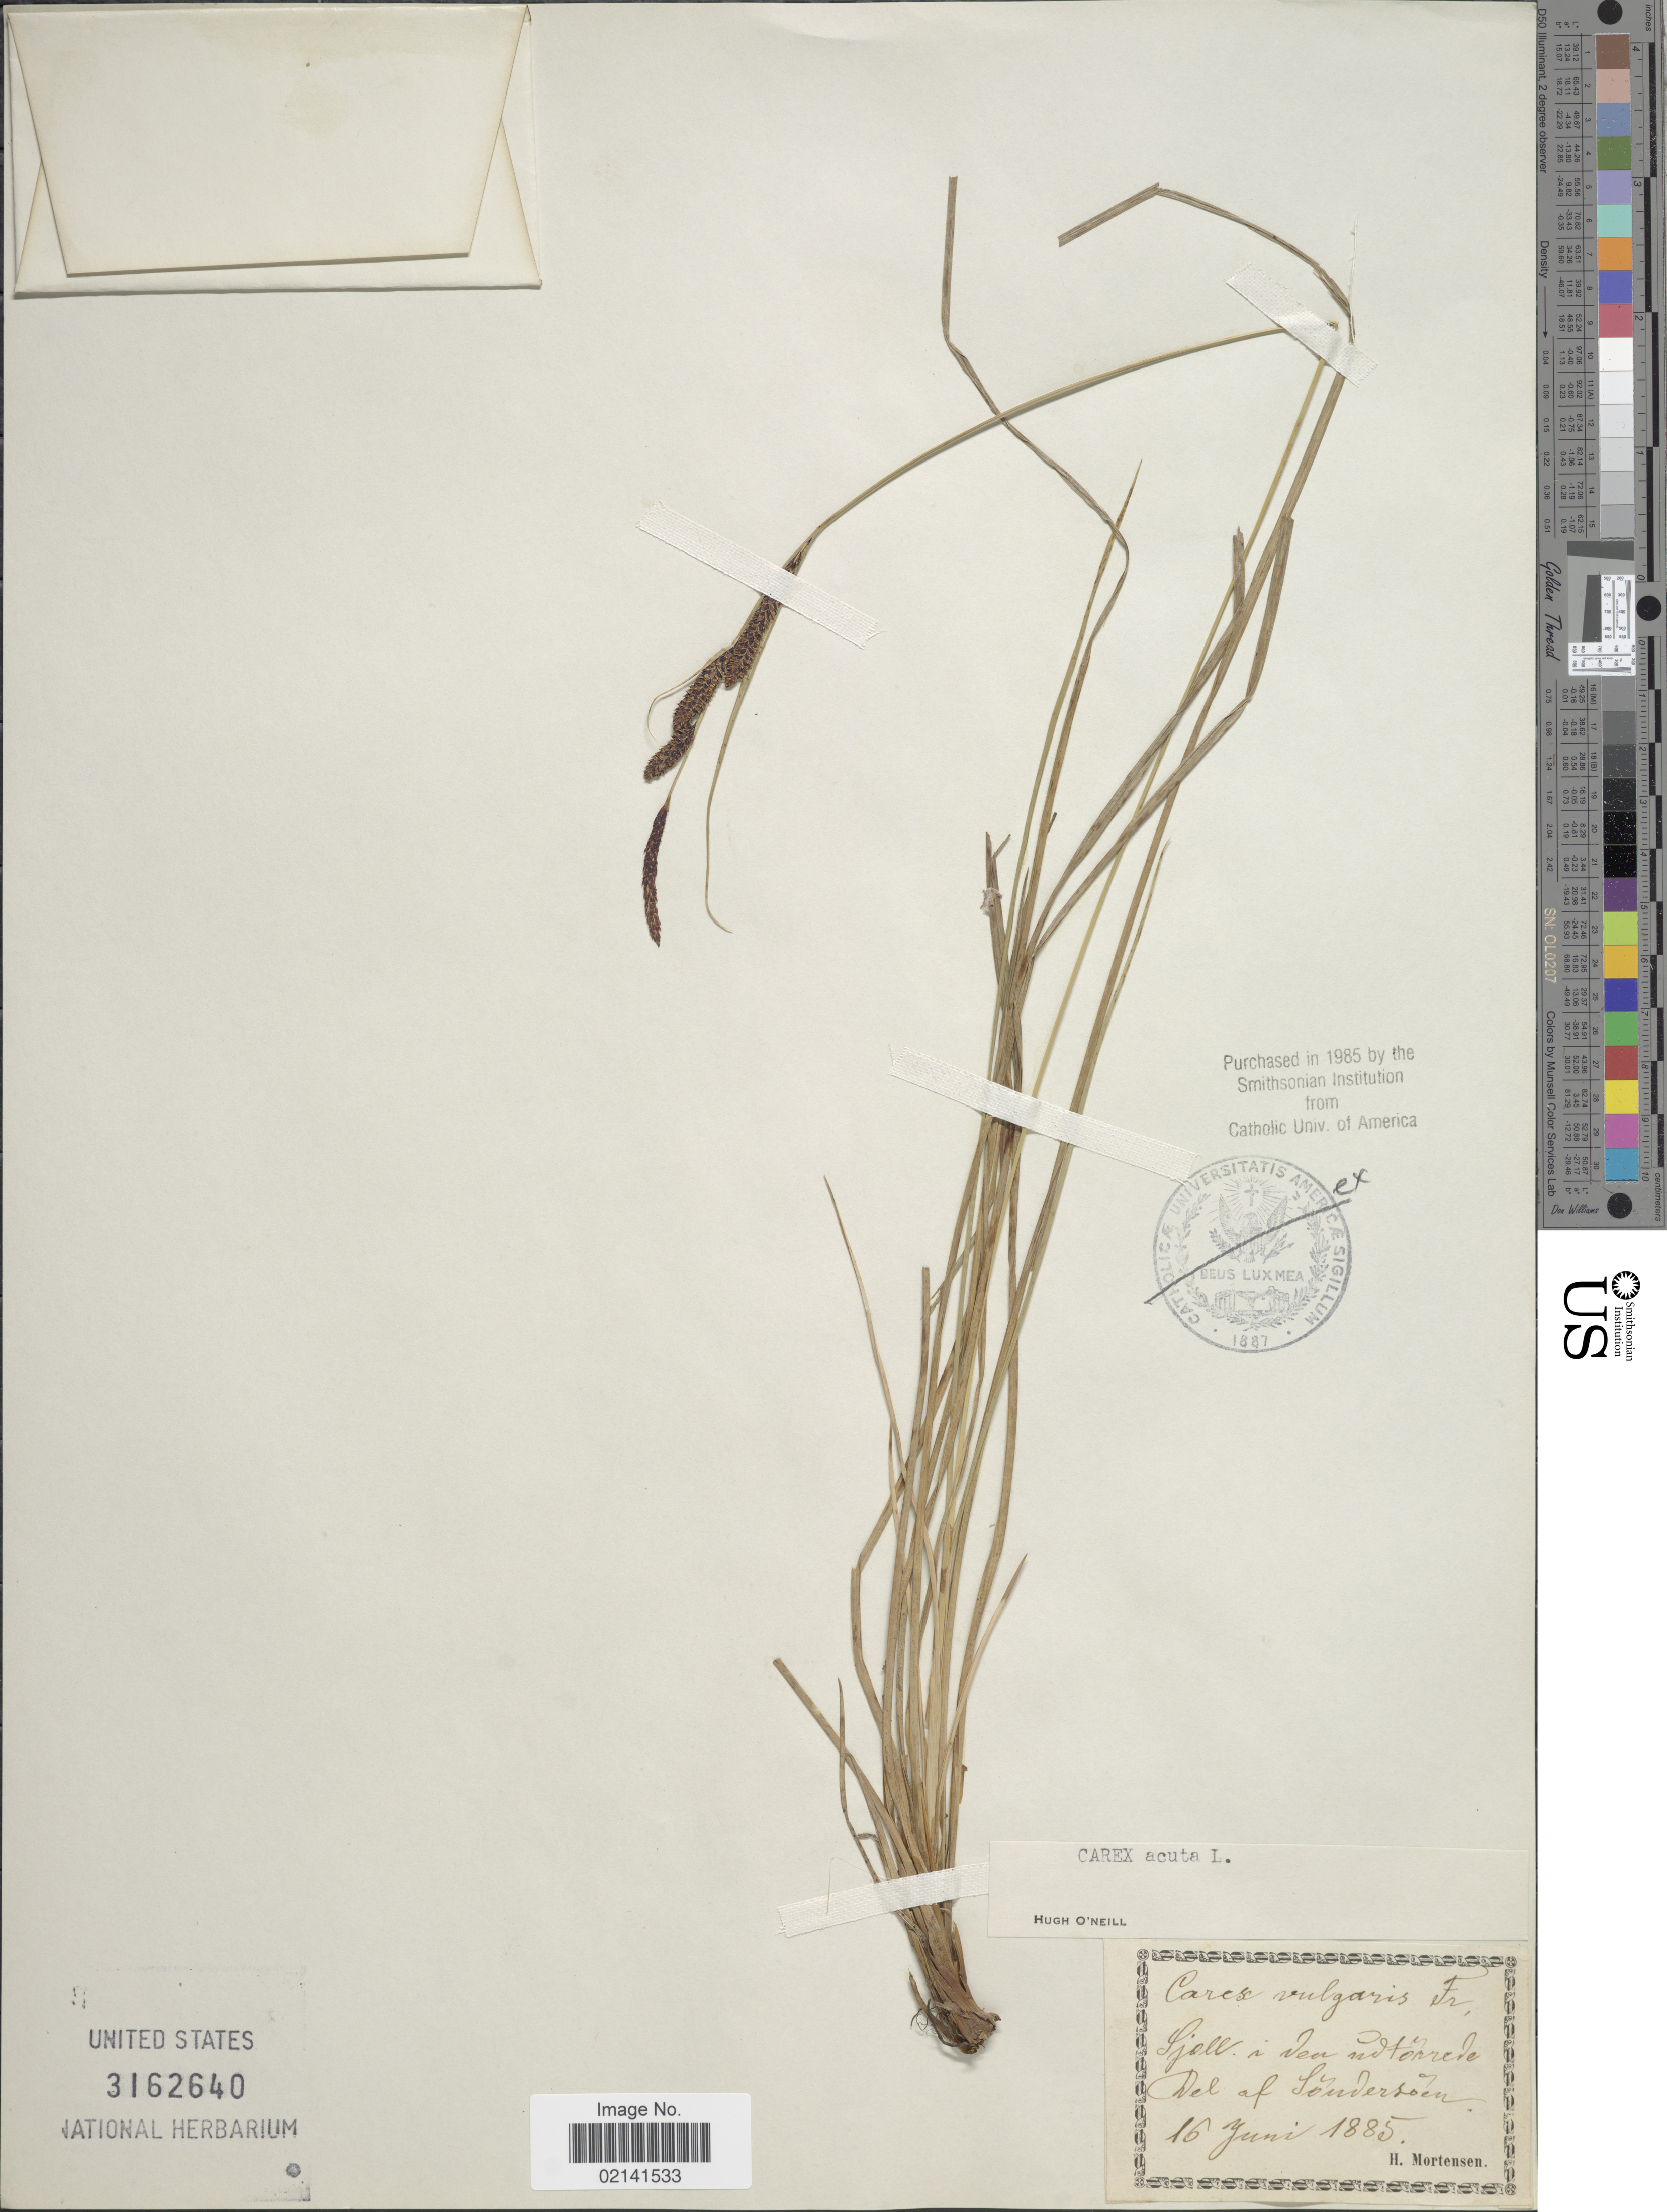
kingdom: Plantae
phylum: Tracheophyta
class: Liliopsida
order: Poales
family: Cyperaceae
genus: Carex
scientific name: Carex acuta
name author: L.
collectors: H. Mortensen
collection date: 1885-06-16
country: Denmark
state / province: Sjæland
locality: Sjæll. i den udtorrede Del af Sondersoen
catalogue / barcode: US 3162640